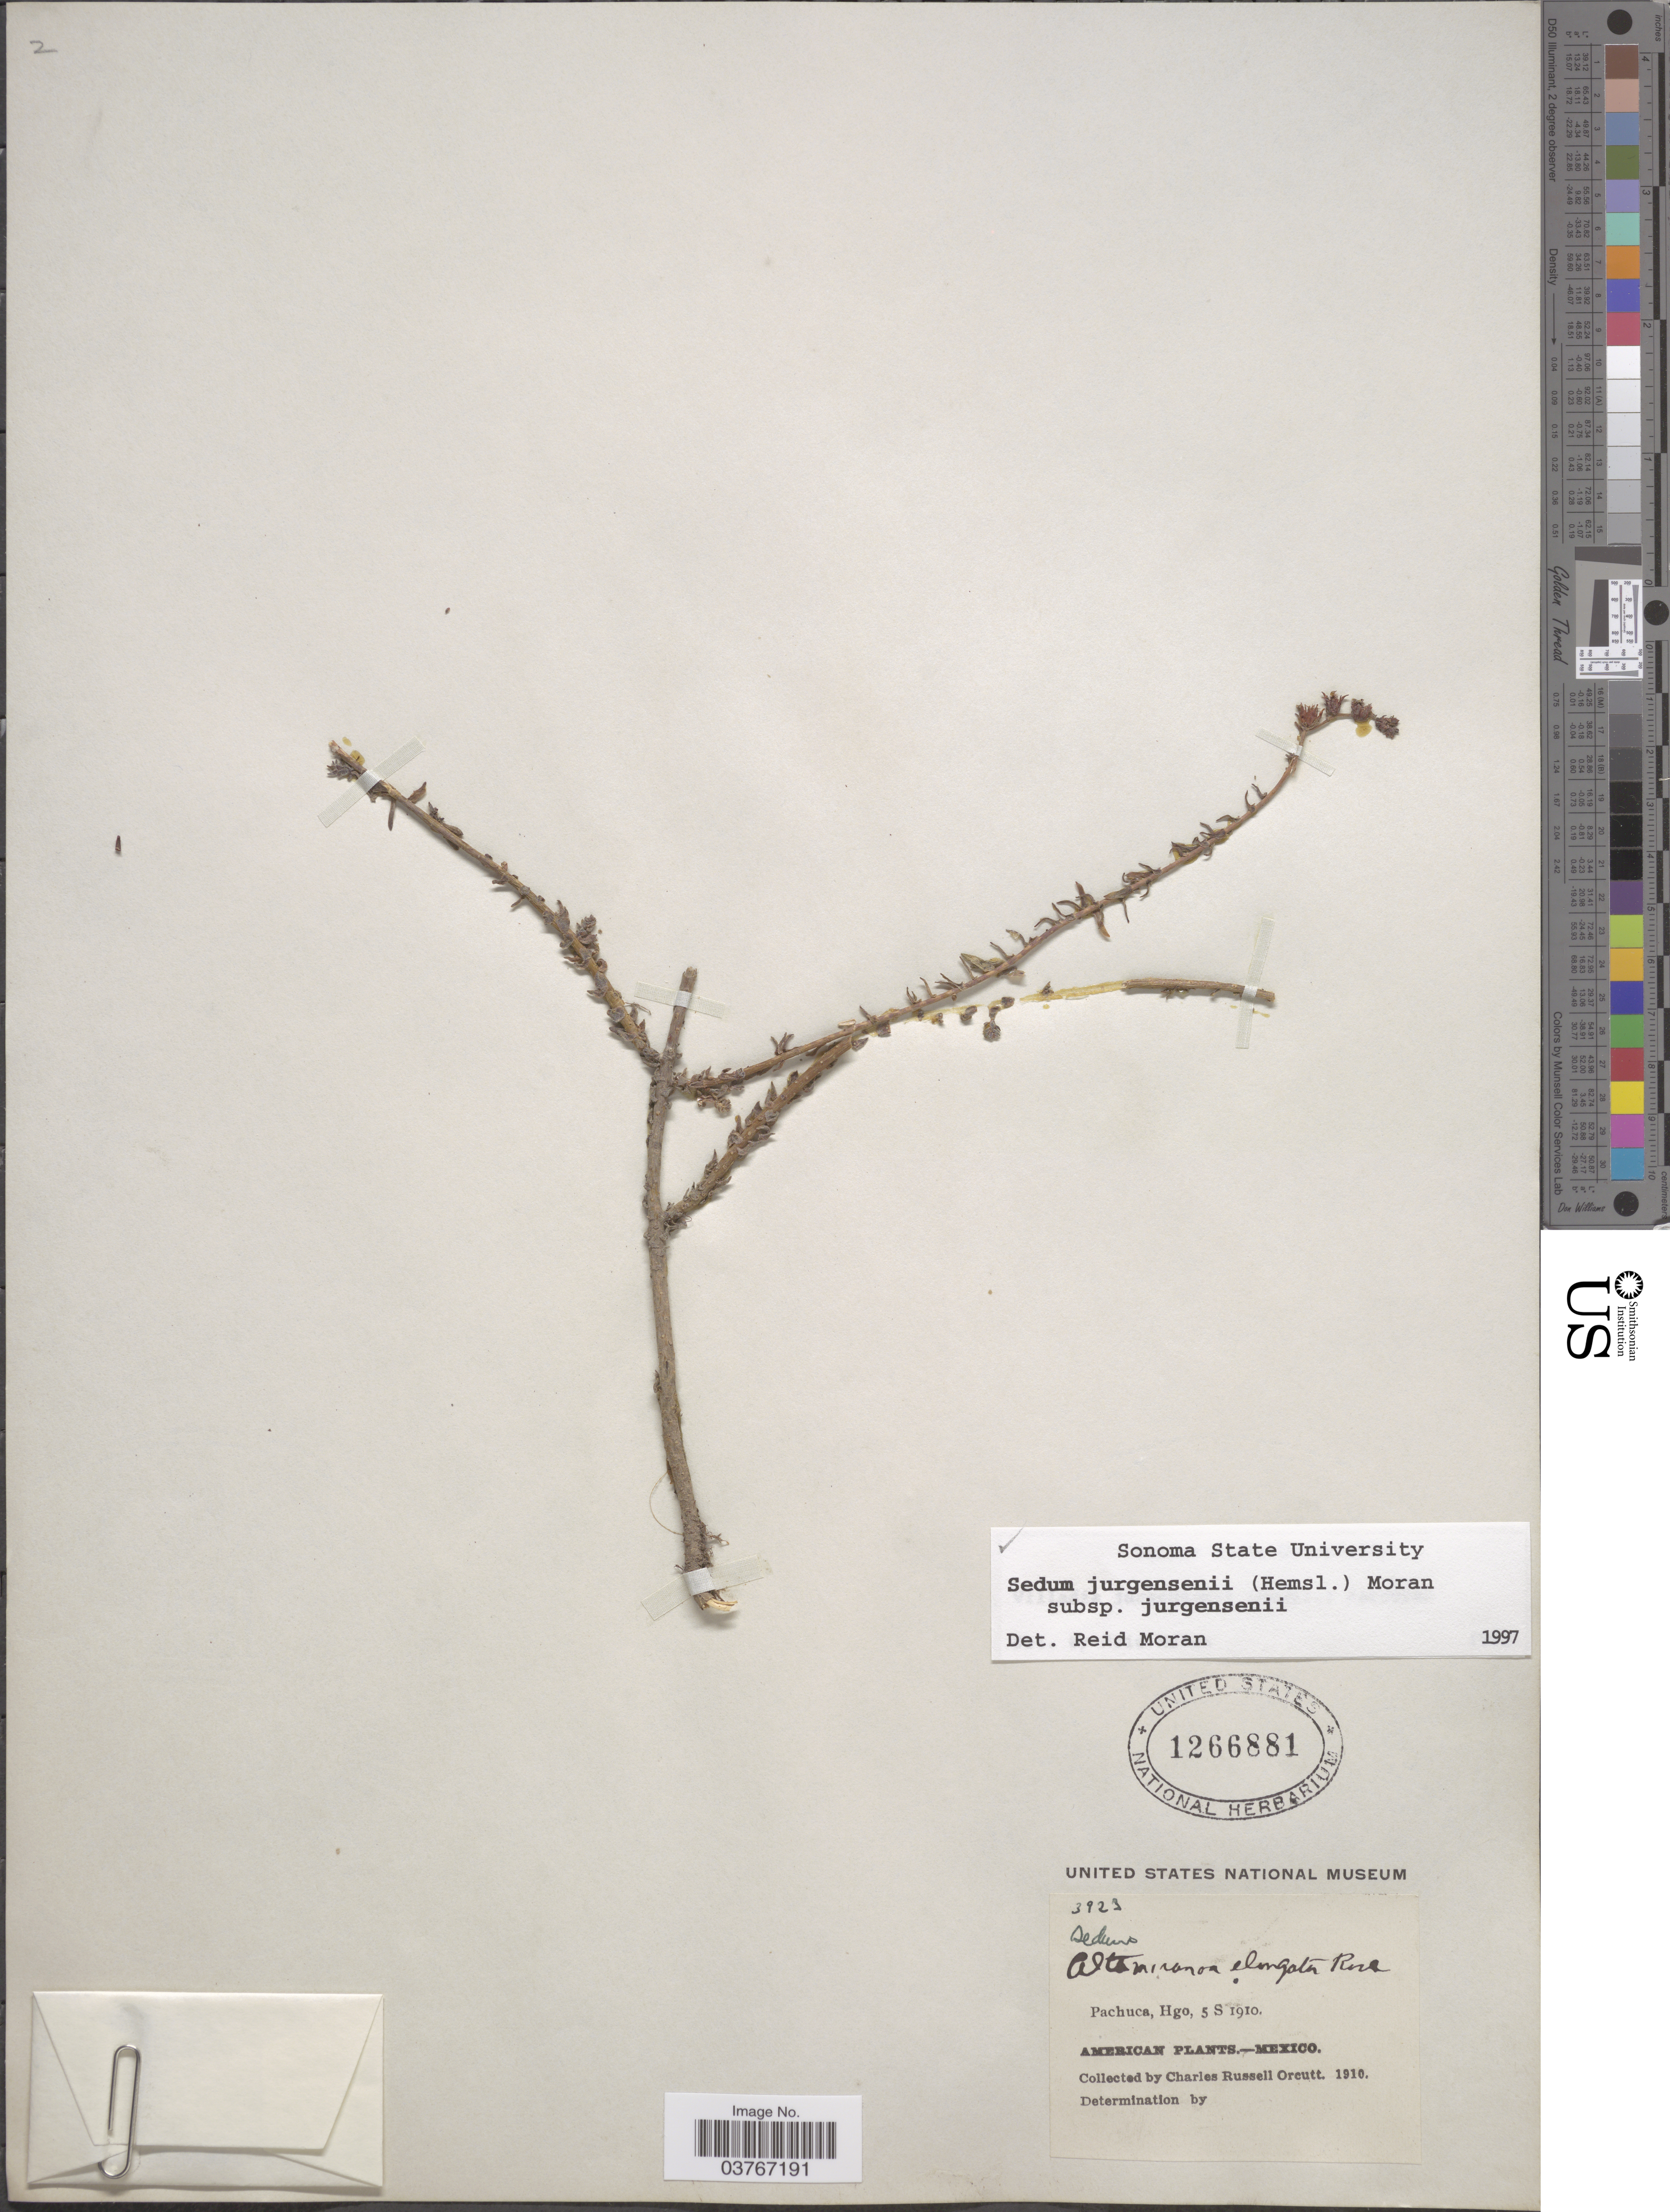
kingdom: Plantae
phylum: Tracheophyta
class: Magnoliopsida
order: Saxifragales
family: Crassulaceae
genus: Sedum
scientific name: Sedum jurgensenii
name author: (Hemsl.) Moran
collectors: C. R. Orcutt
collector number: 3923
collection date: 1910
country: Mexico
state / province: Hidalgo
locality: Pachuca, Hgo, 5 S.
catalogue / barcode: US 1266881